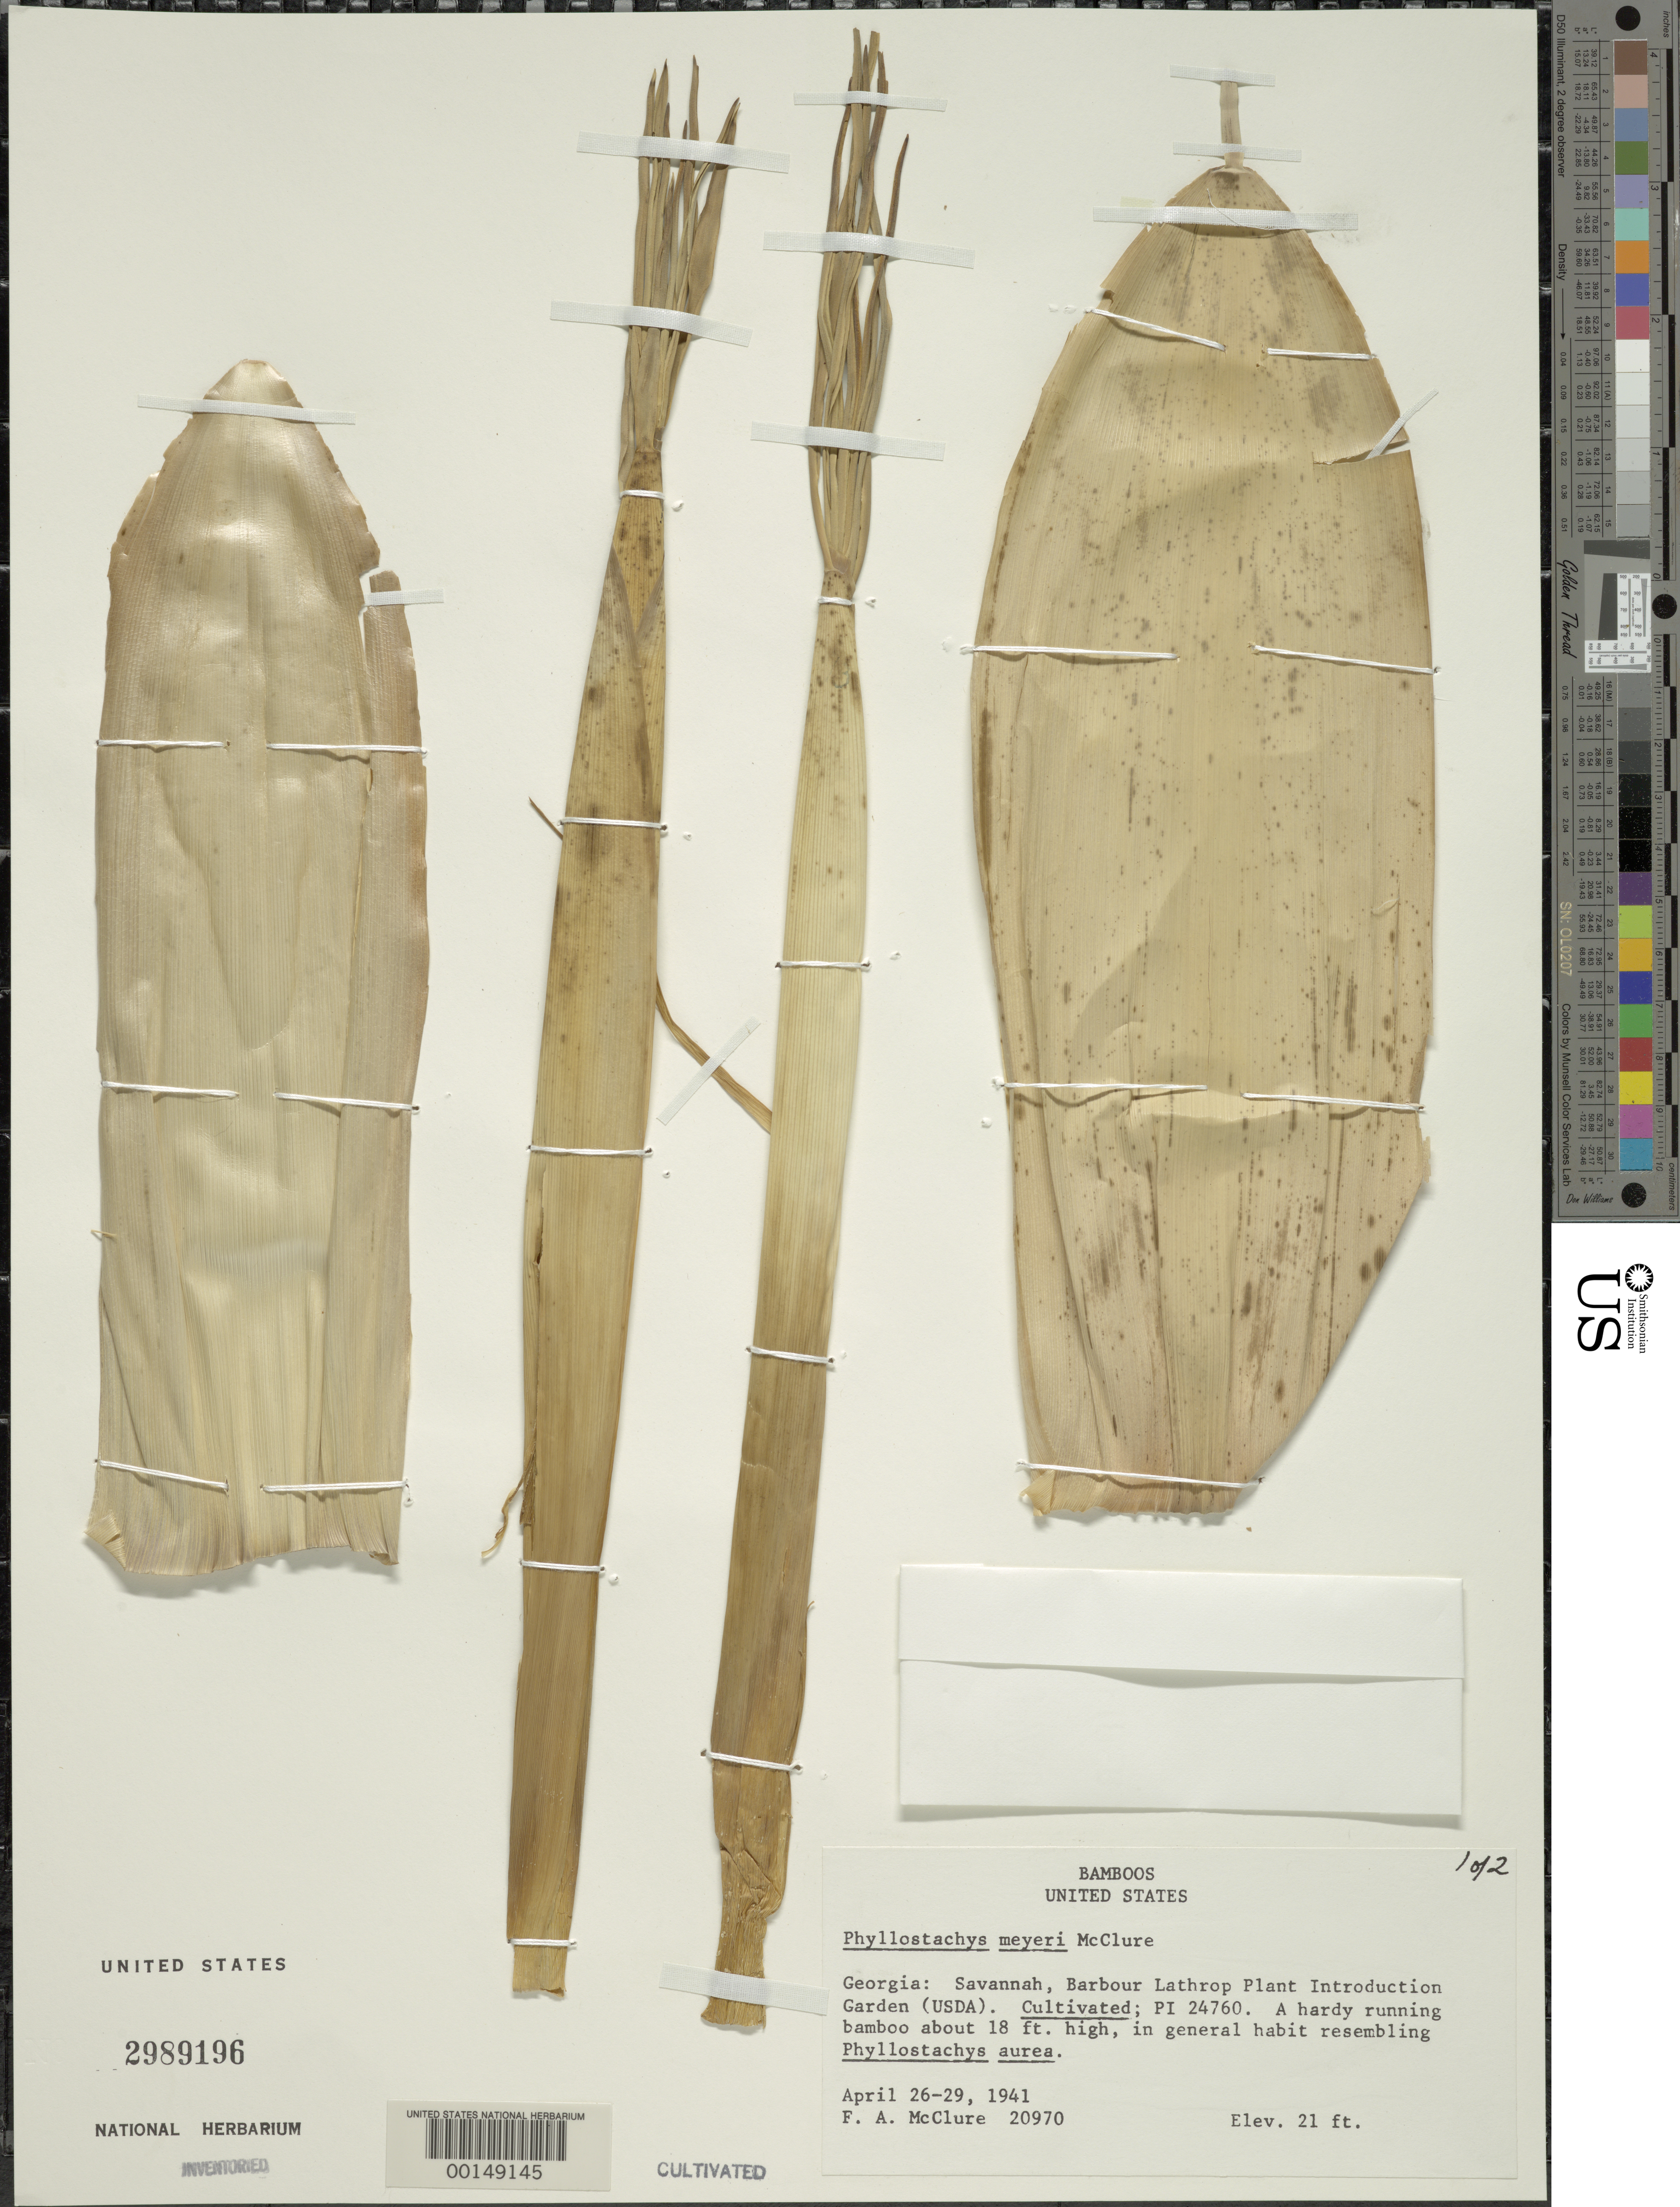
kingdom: Plantae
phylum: Tracheophyta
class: Liliopsida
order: Poales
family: Poaceae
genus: Phyllostachys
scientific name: Phyllostachys meyeri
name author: McClure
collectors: F. A. McClure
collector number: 20970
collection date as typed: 26 Apr 1941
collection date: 1941-04-26/1941-04-29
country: United States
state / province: Georgia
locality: Savannah, barbour lathrop p.i. garden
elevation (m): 6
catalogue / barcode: US 2989196